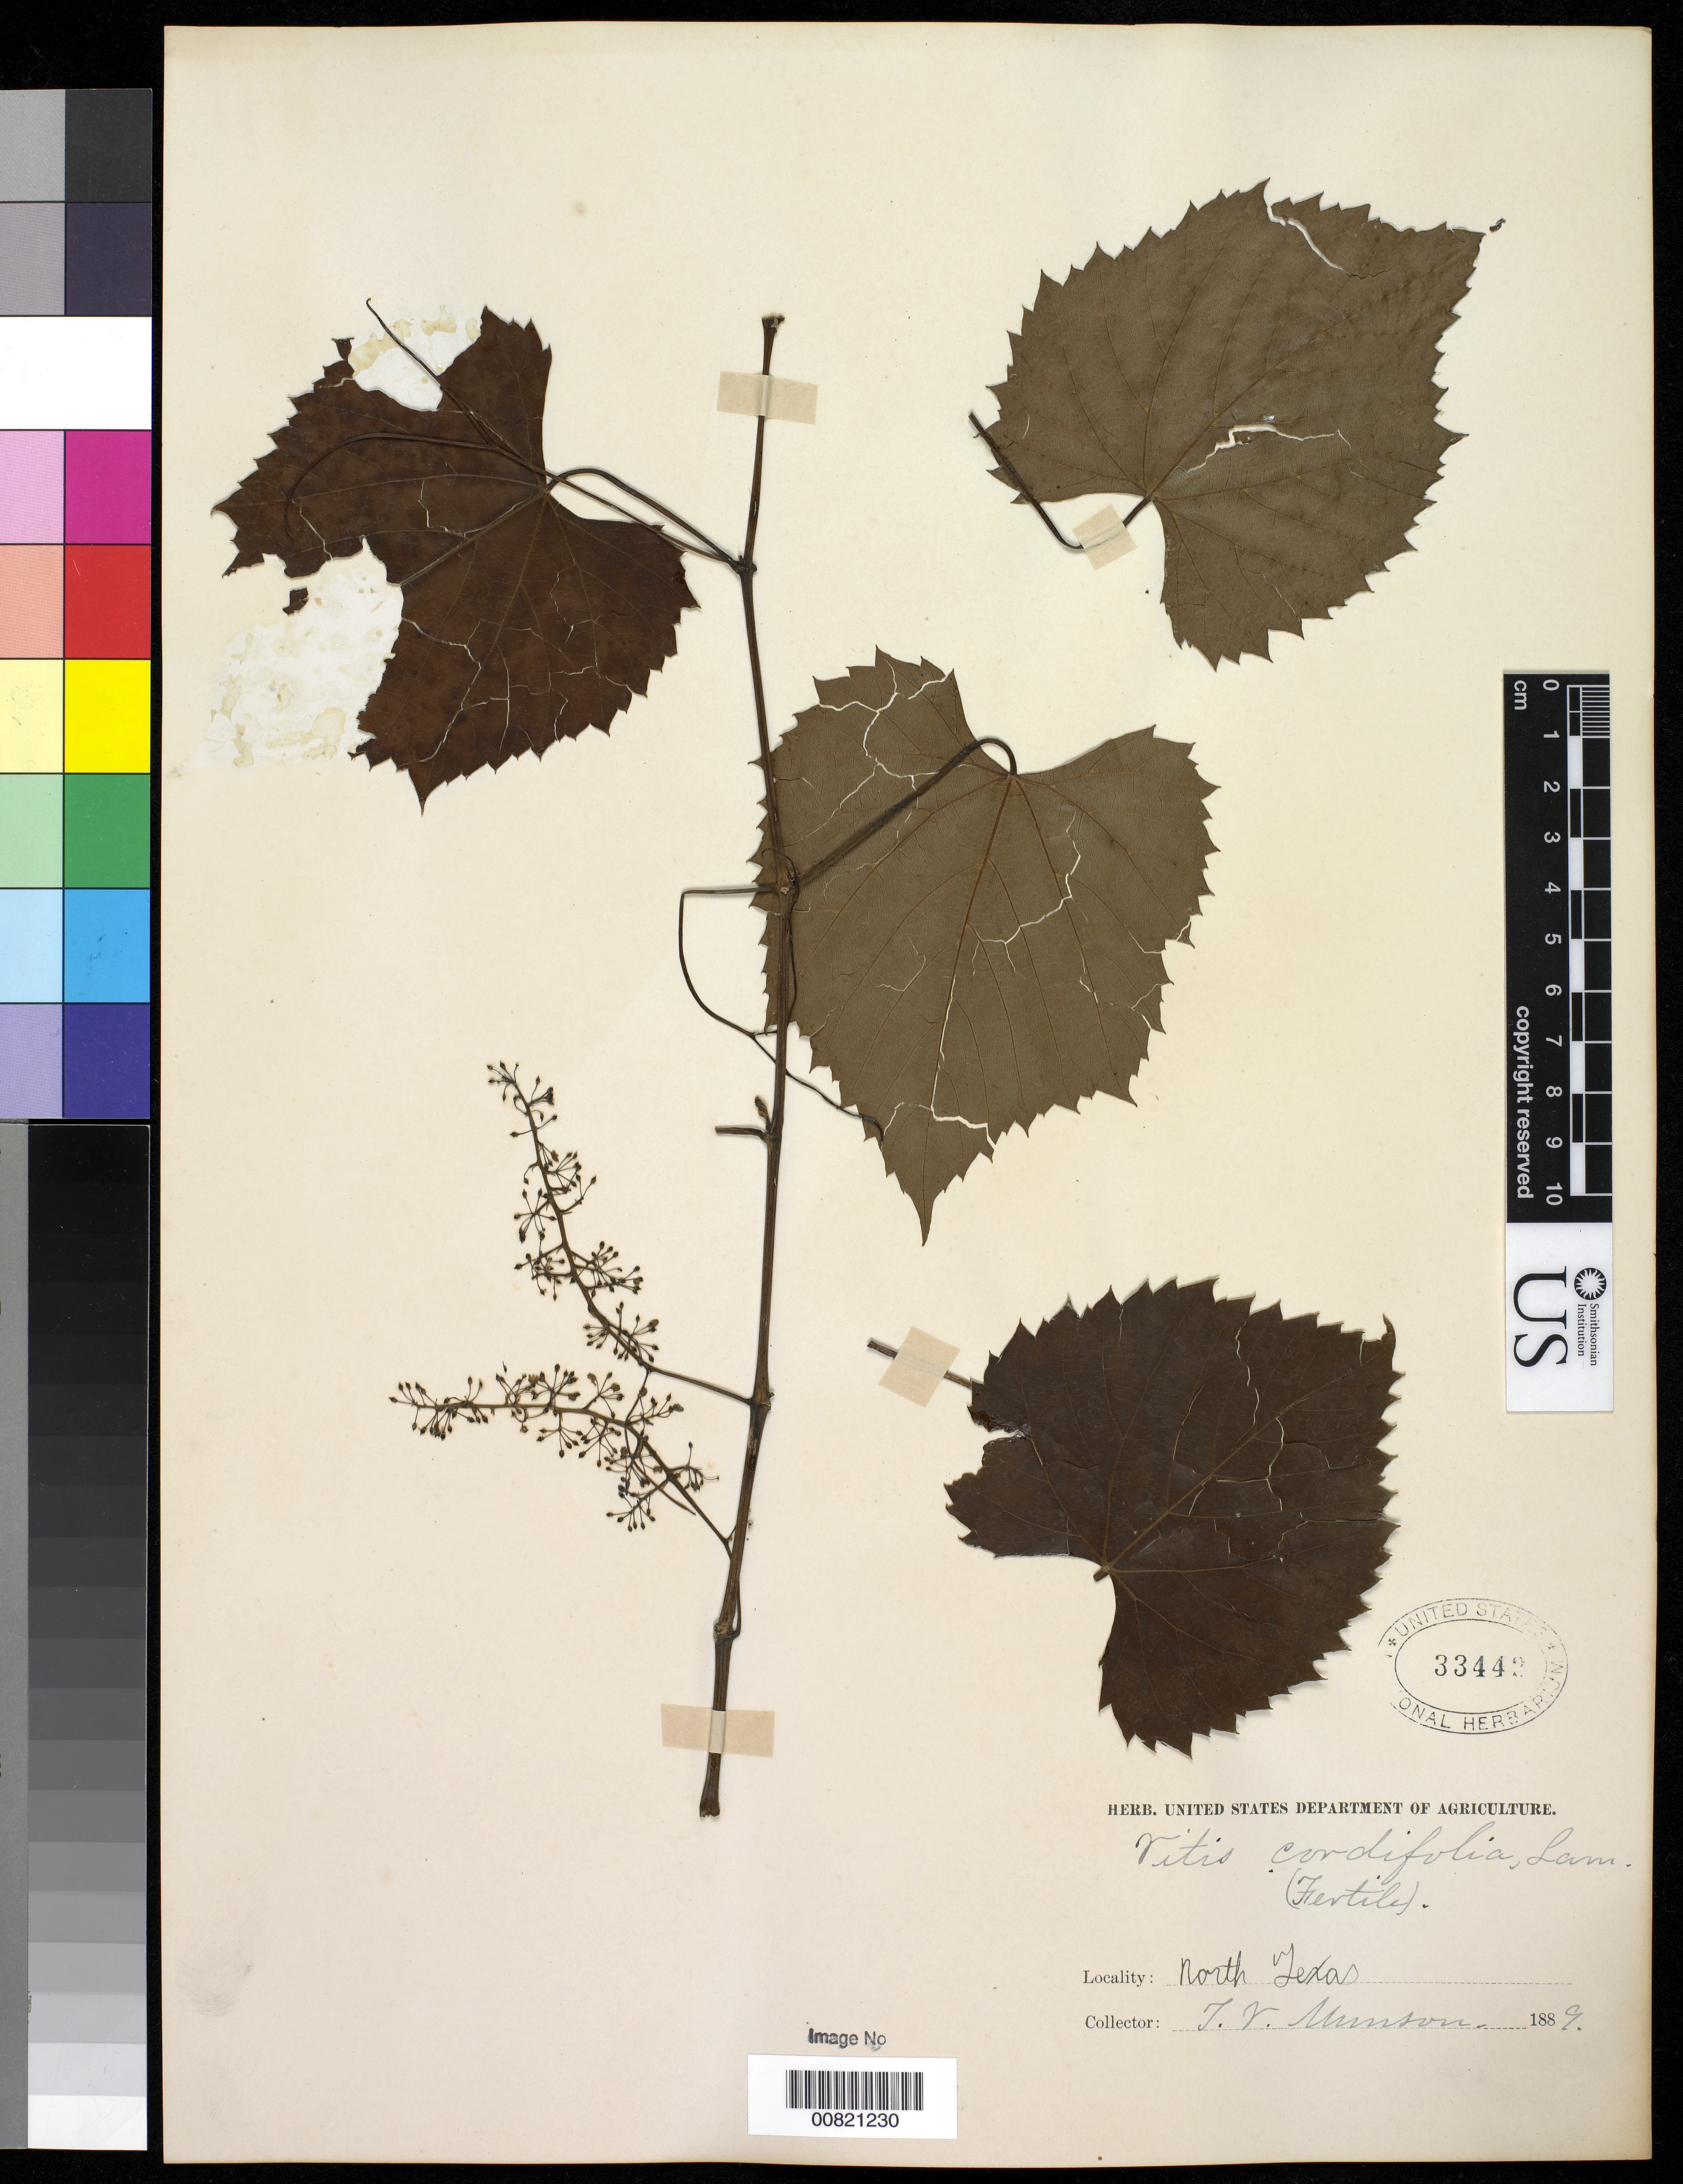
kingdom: Plantae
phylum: Tracheophyta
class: Magnoliopsida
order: Vitales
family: Vitaceae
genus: Vitis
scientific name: Vitis cordifolia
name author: Michx.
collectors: T. V. Munson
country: United States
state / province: Texas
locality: North Texas.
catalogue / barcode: US 33442